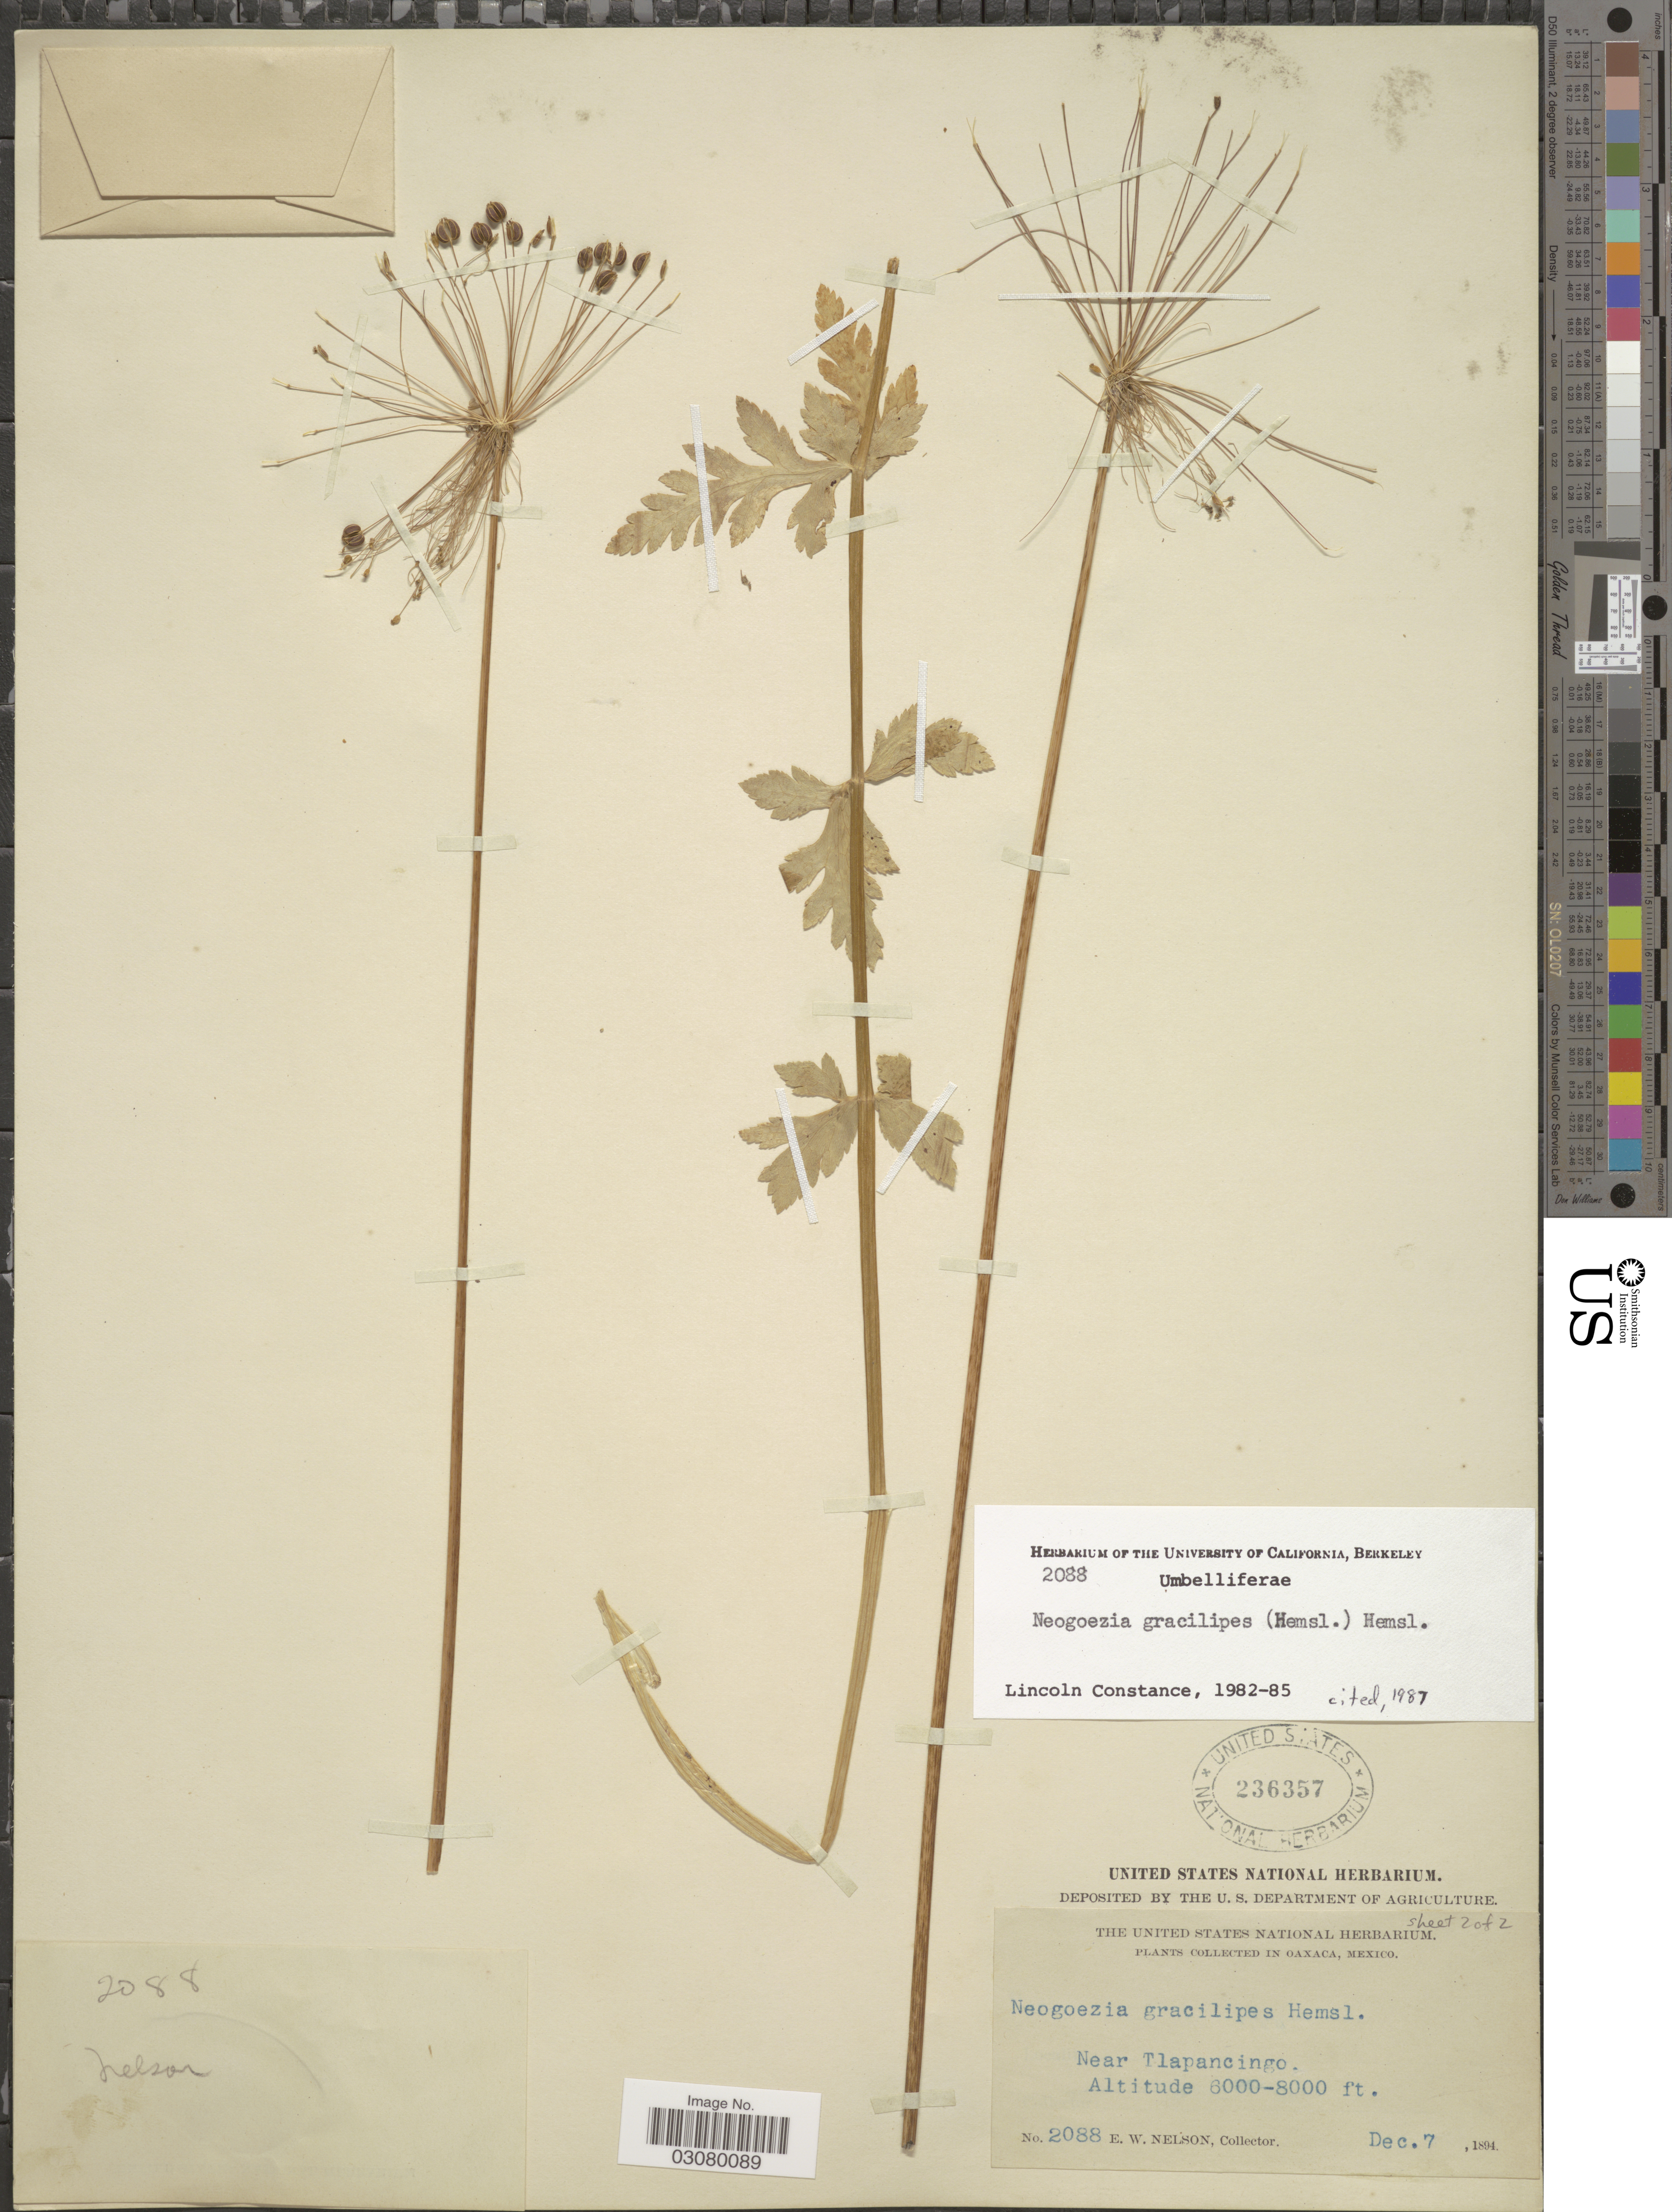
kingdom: Plantae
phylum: Tracheophyta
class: Magnoliopsida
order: Apiales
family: Apiaceae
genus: Neogoezia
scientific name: Neogoezia gracilipes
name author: (Hemsl.) Hemsl.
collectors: E. W. Nelson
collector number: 2088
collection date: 1894-12-07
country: Mexico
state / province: Oaxaca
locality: Near Tlapancingo.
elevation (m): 1829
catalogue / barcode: US 236357